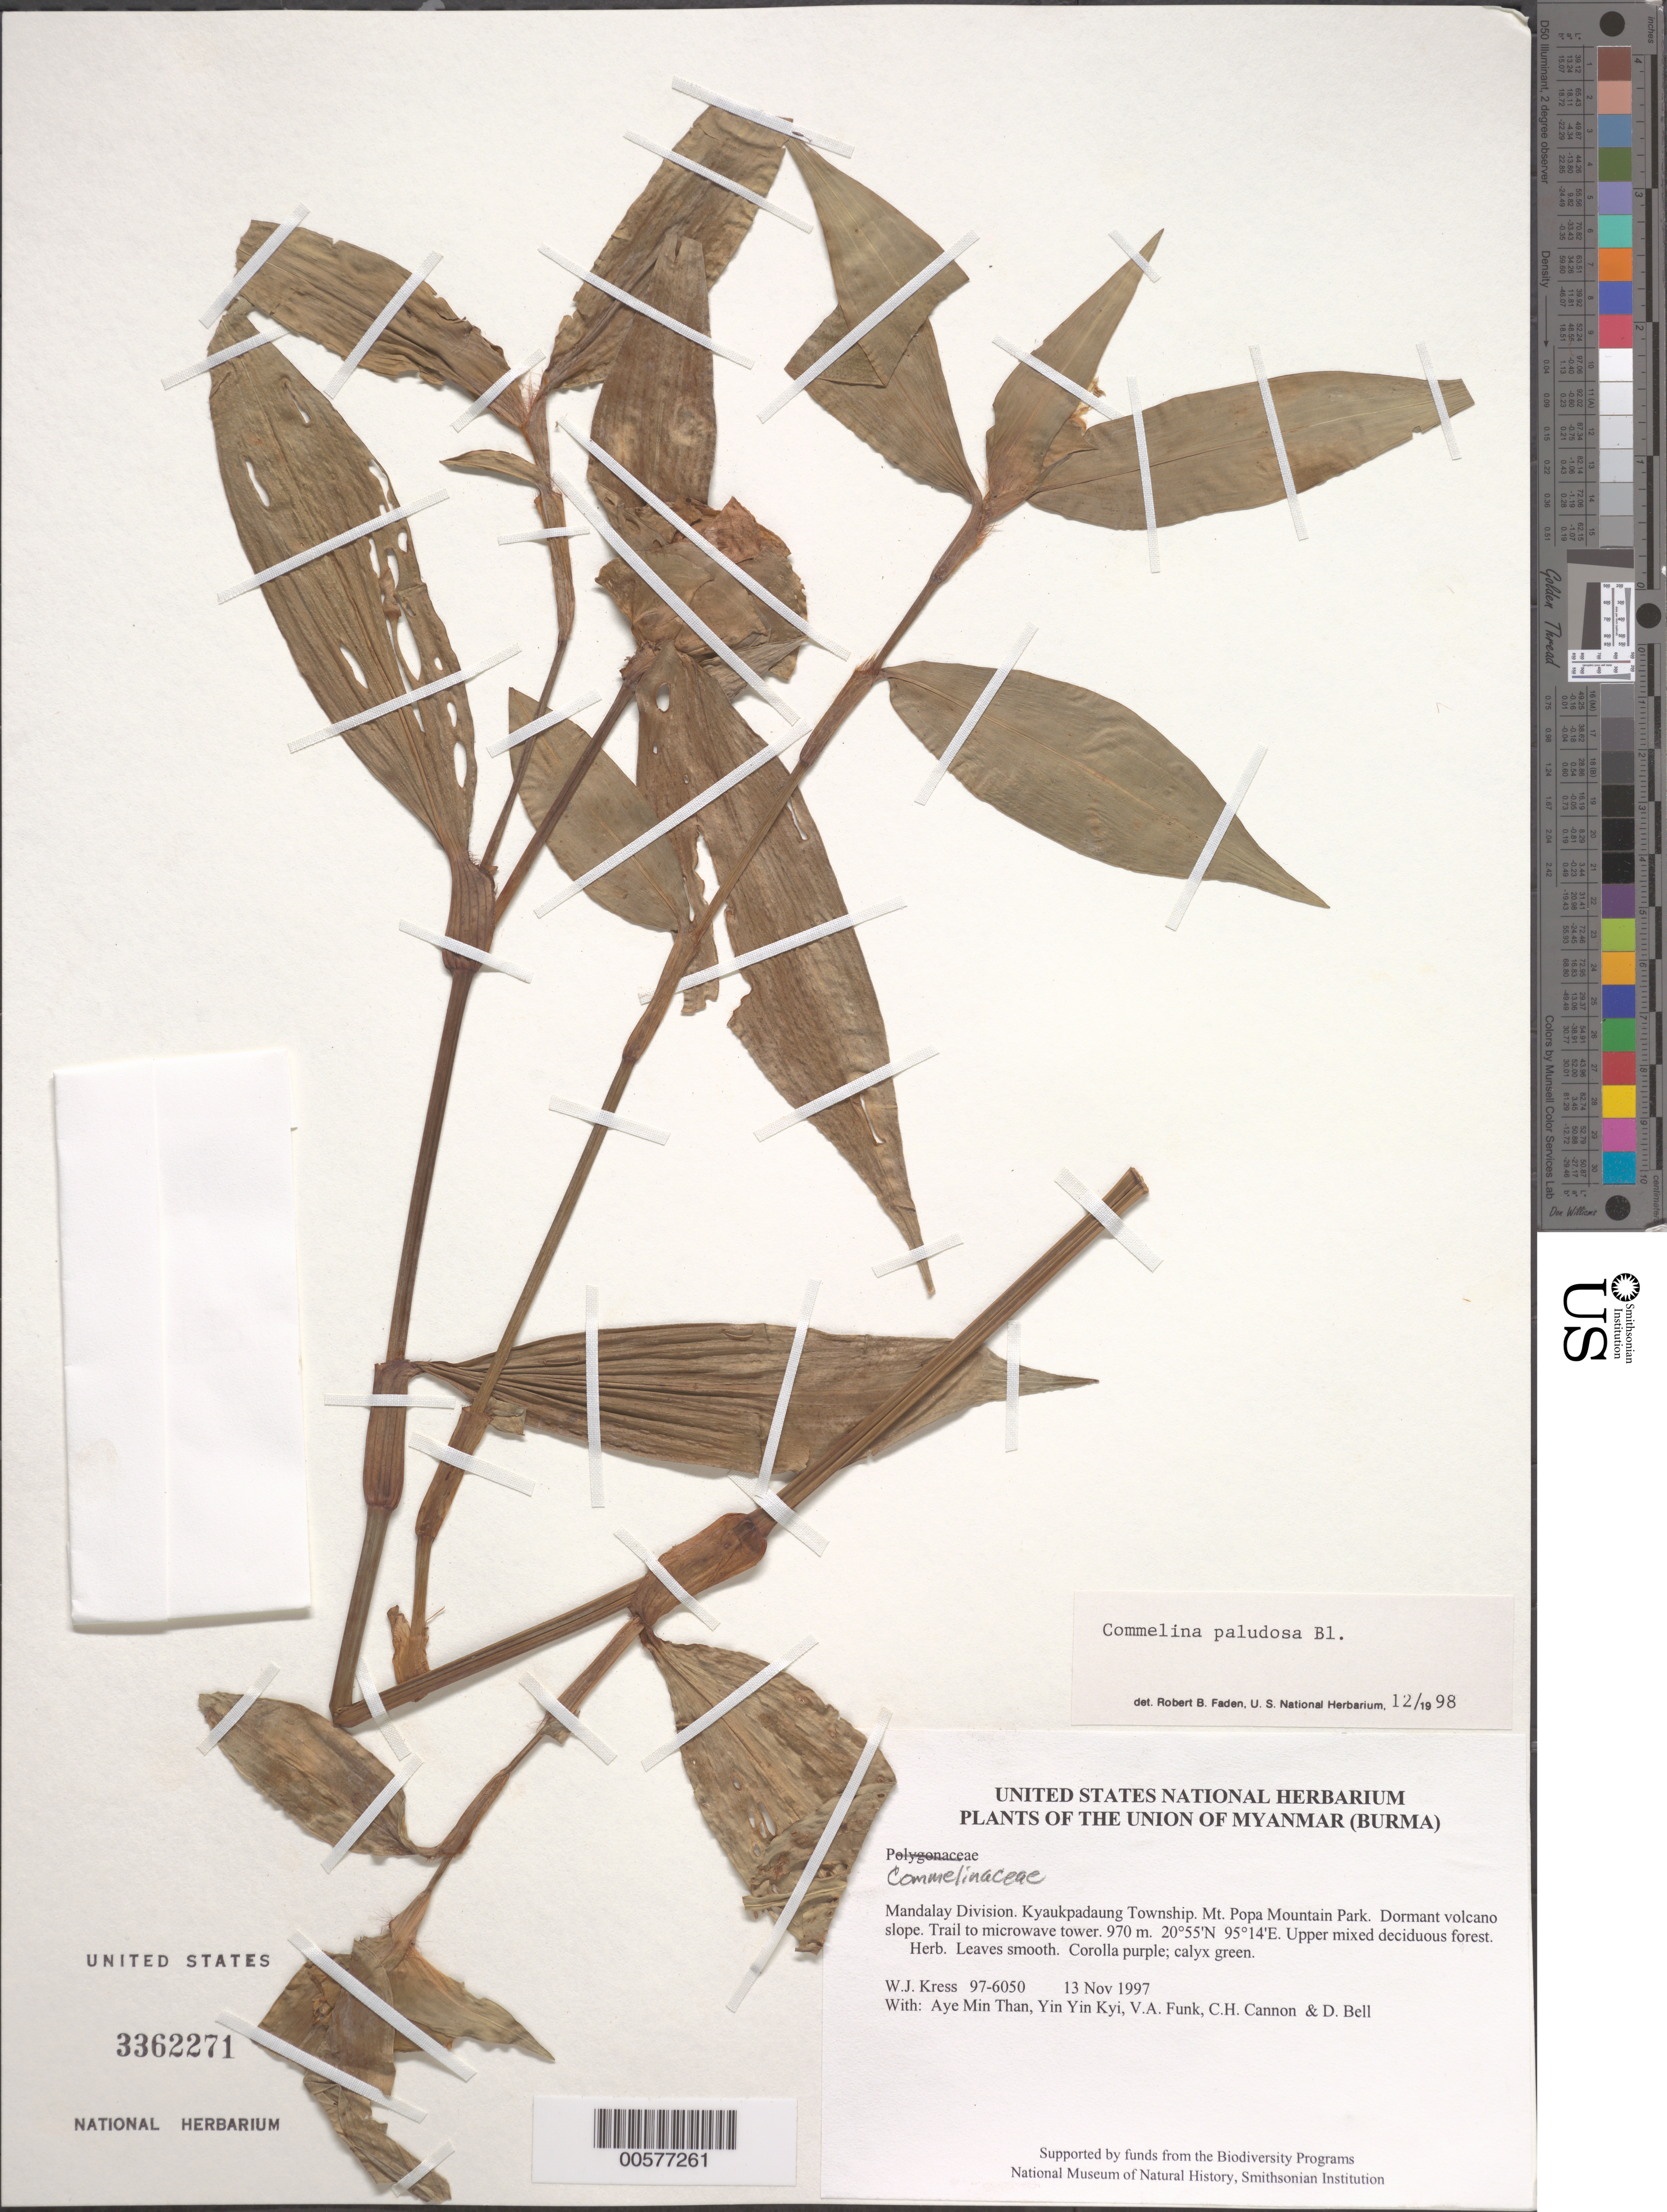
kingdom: Plantae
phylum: Tracheophyta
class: Liliopsida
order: Commelinales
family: Commelinaceae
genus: Commelina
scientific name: Commelina paludosa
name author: Blume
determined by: Faden, Robert B., (US), Smithsonian Institution - National Museum of Natural History (UNITED STATES)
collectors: W. J. Kress, Aye Pe, Yin Yin Kyi, V. Funk, C. H. Cannon & D. A. Bell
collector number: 97-6050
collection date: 1997-11-13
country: Myanmar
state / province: Mandalay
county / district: Kyaukpadaung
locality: Mt. Popa Mountain Park. Dormant volcano slope. Trail to microwave tower.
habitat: Upper mixed deciduous forest.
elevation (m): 970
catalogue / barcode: US 3362271